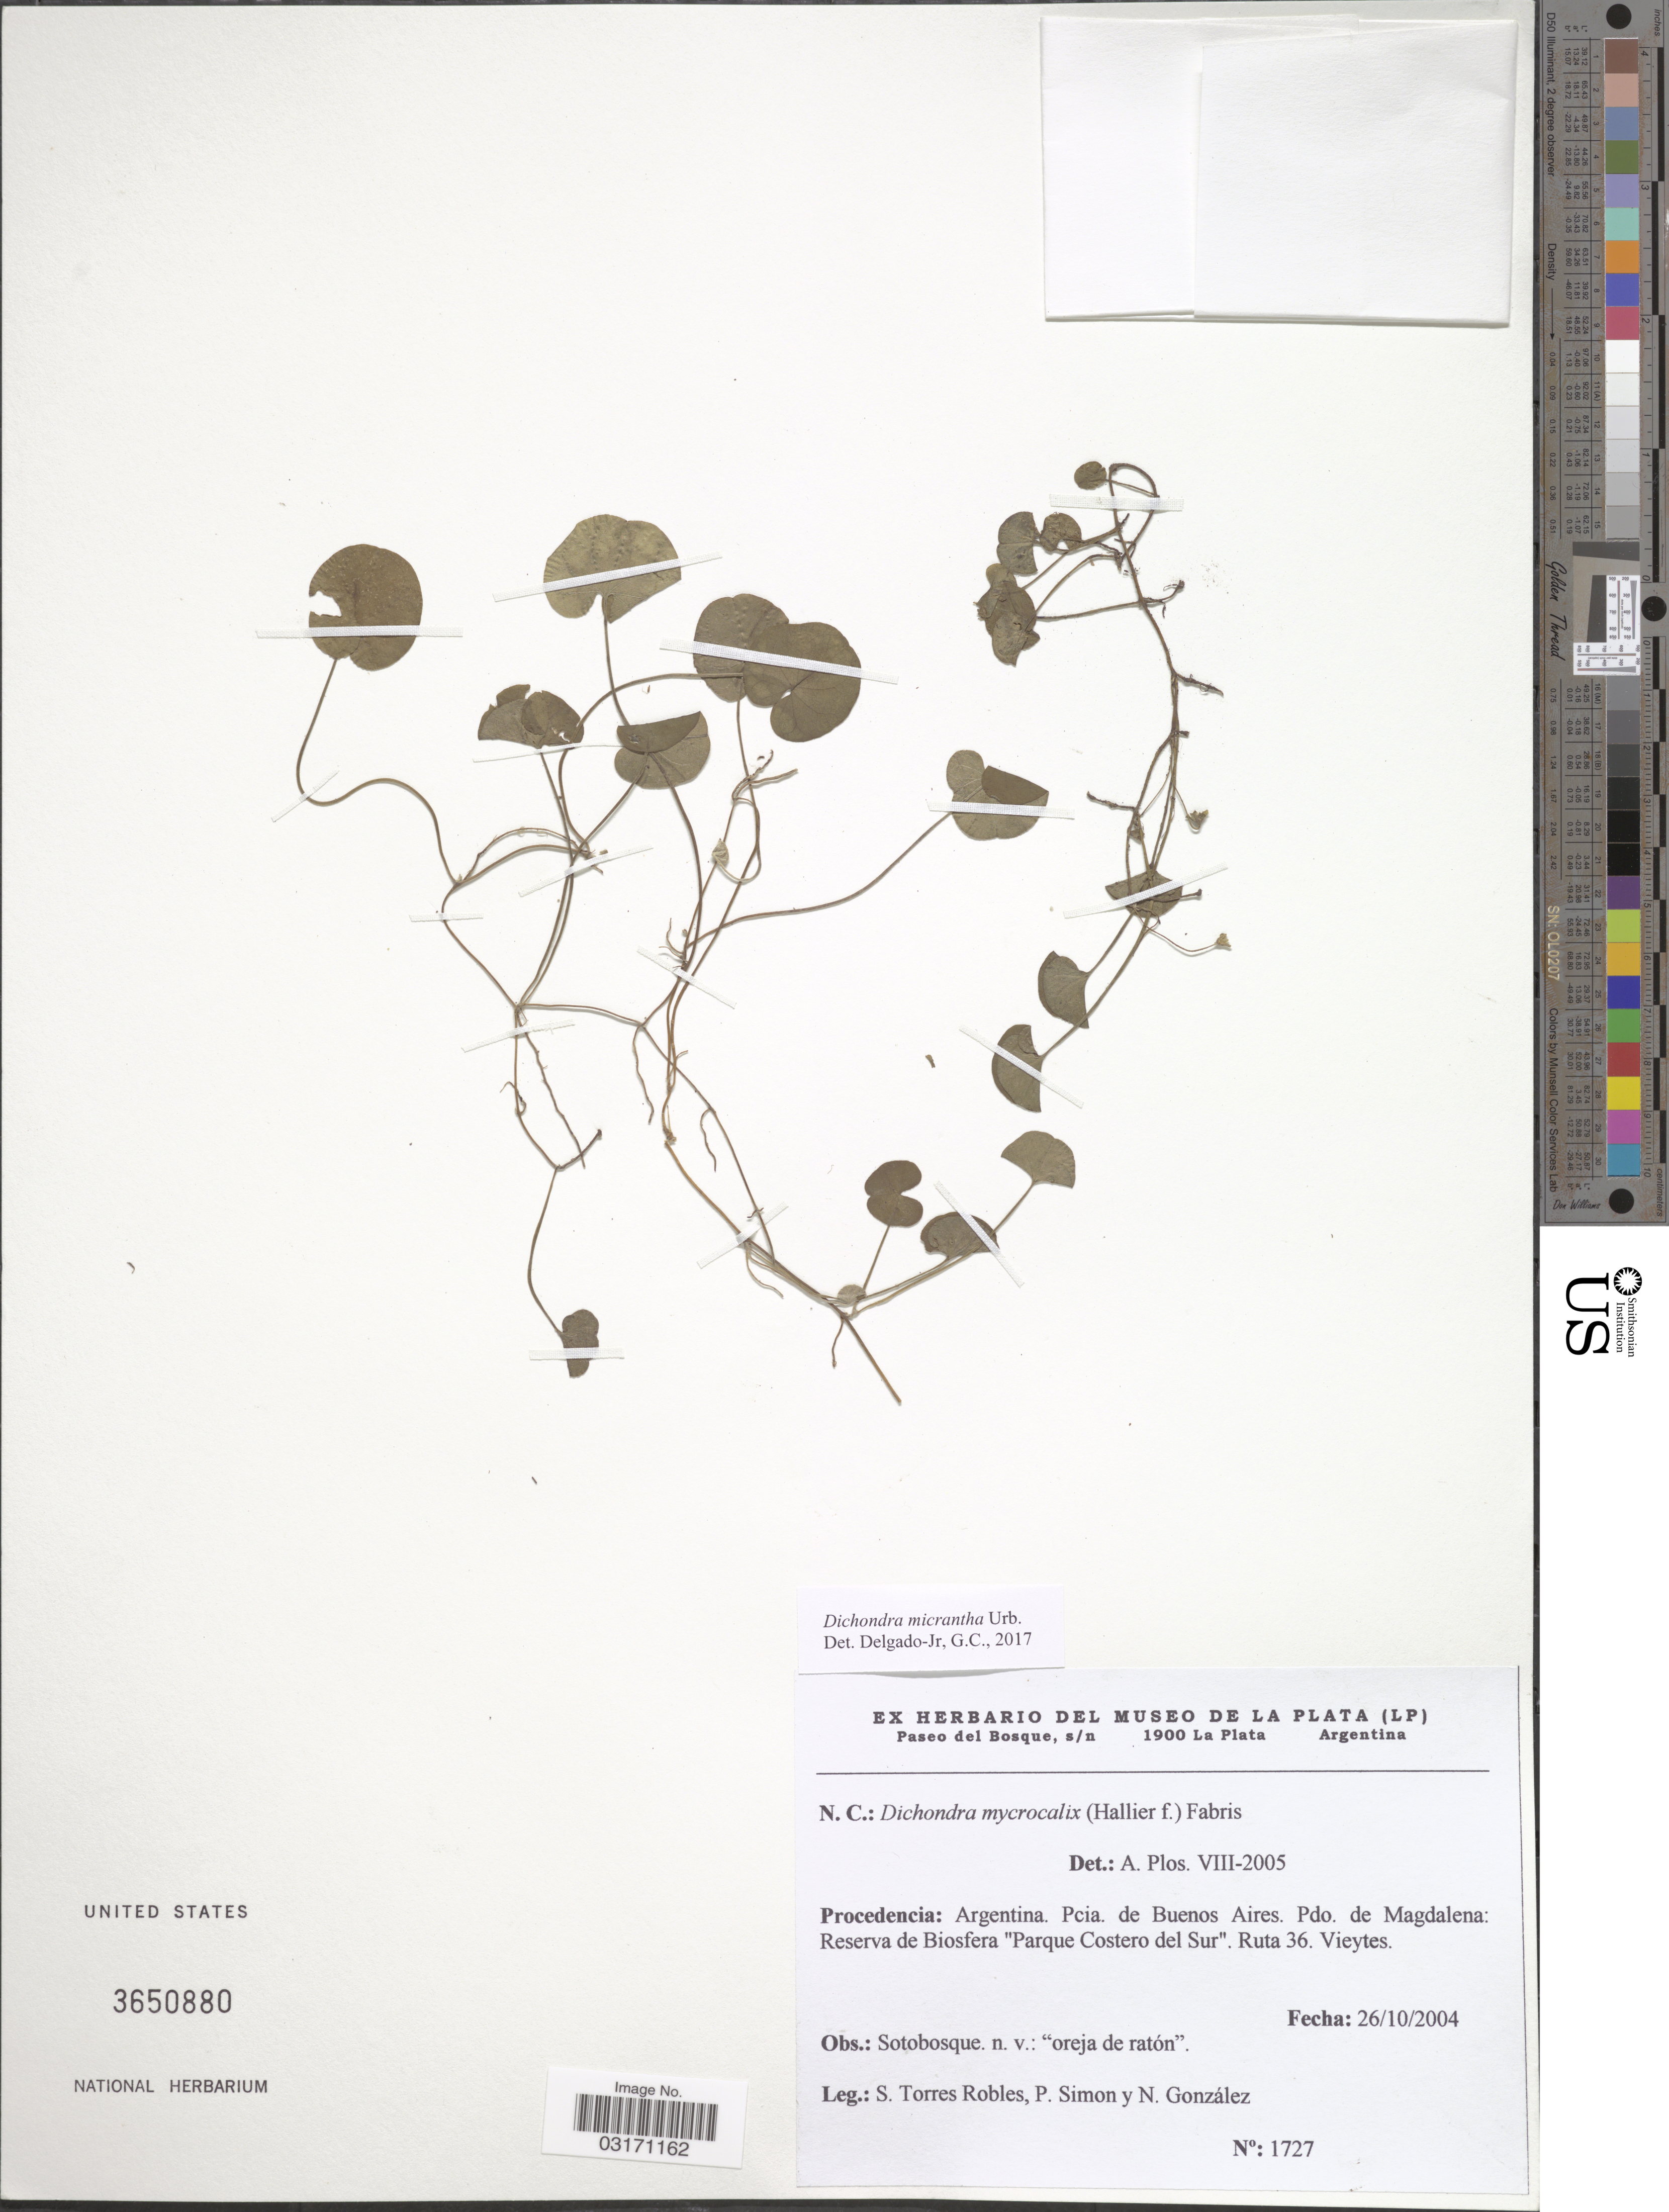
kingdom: Plantae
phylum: Tracheophyta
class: Magnoliopsida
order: Solanales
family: Convolvulaceae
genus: Dichondra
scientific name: Dichondra micrantha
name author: Urb.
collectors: S. Torres Robles, P. Simon & N. Gonzalez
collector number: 1727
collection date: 2004-10-26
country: Argentina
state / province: Buenos Aires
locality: Pdo. de Magdalena: Reserva de Biosfera "Parque Costero del Sur". Ruta 36. Vieytes.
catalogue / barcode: US 3650880